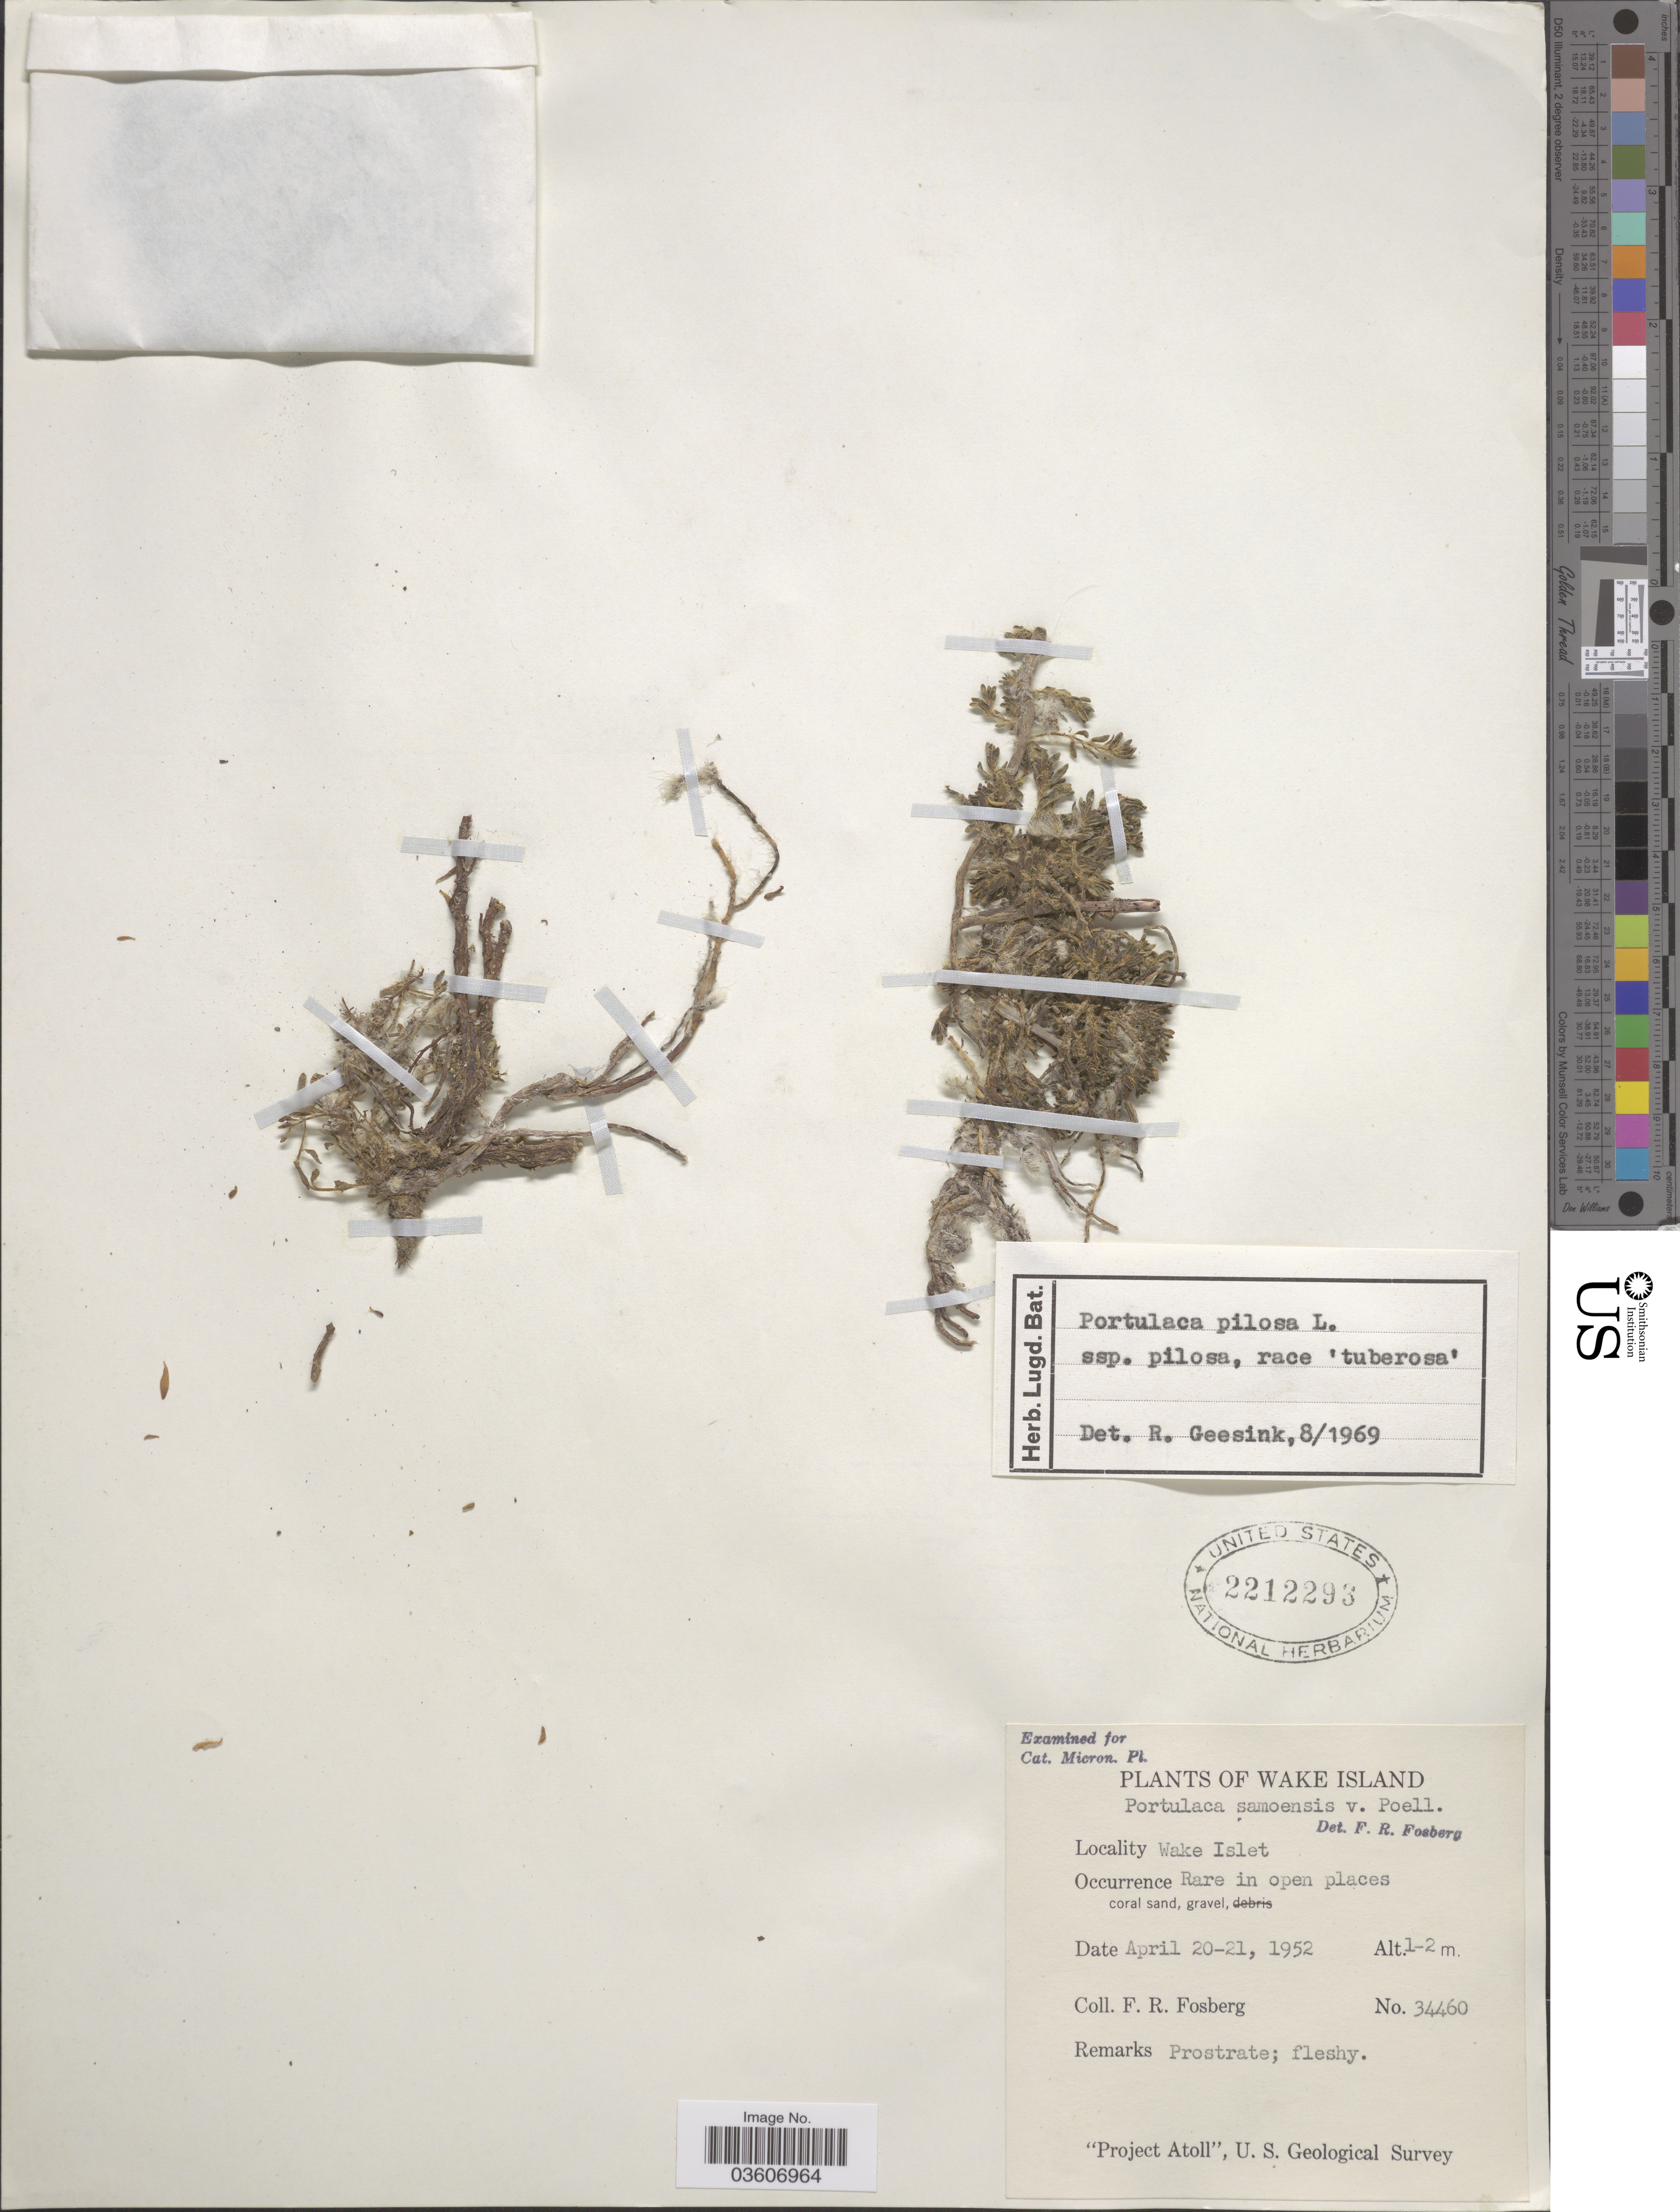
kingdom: Plantae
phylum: Tracheophyta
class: Magnoliopsida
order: Caryophyllales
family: Portulacaceae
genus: Portulaca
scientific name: Portulaca australis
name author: Endl.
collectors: F. R. Fosberg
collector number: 34460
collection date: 1952-04-20/1952-04-21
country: U.S. Administered Pacific Islands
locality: Wake Island. Wake Islet.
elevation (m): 1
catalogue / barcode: US 2212293